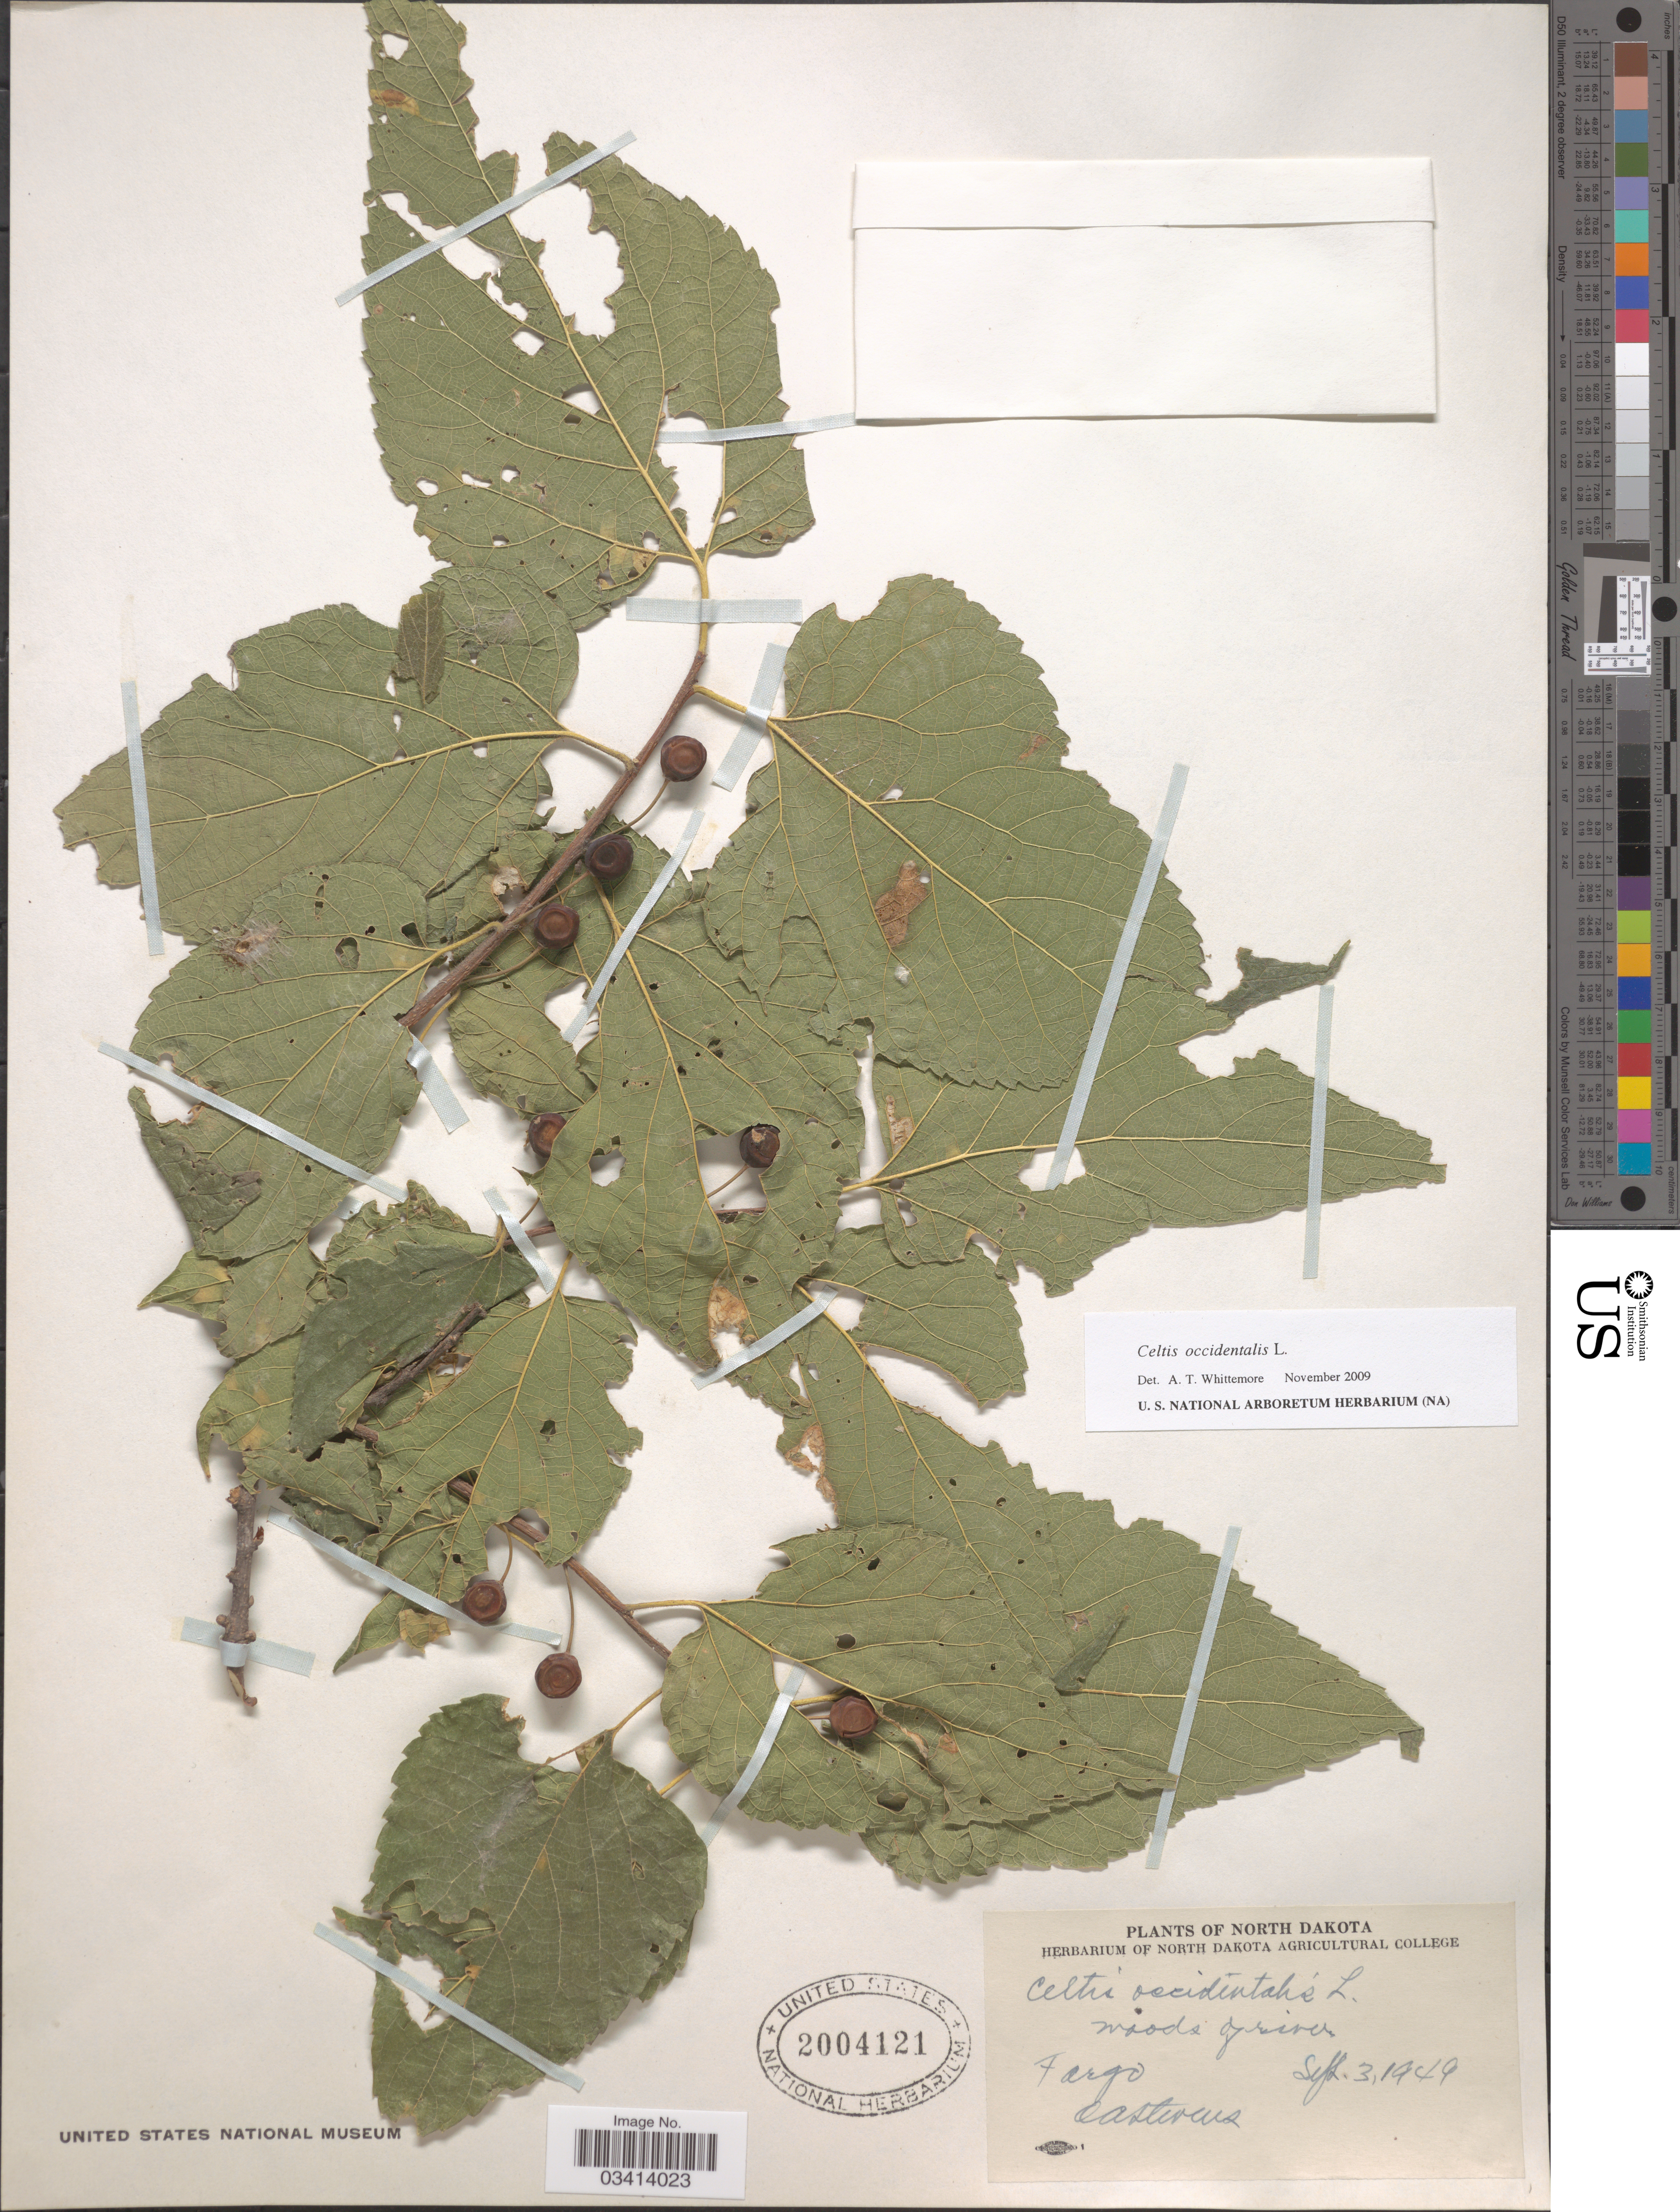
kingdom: Plantae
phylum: Tracheophyta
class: Magnoliopsida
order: Rosales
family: Cannabaceae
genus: Celtis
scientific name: Celtis occidentalis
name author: L.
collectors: O. A. Stevens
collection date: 1949-09-03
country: United States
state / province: North Dakota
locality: Fargo. Woods of river.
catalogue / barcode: US 2004121